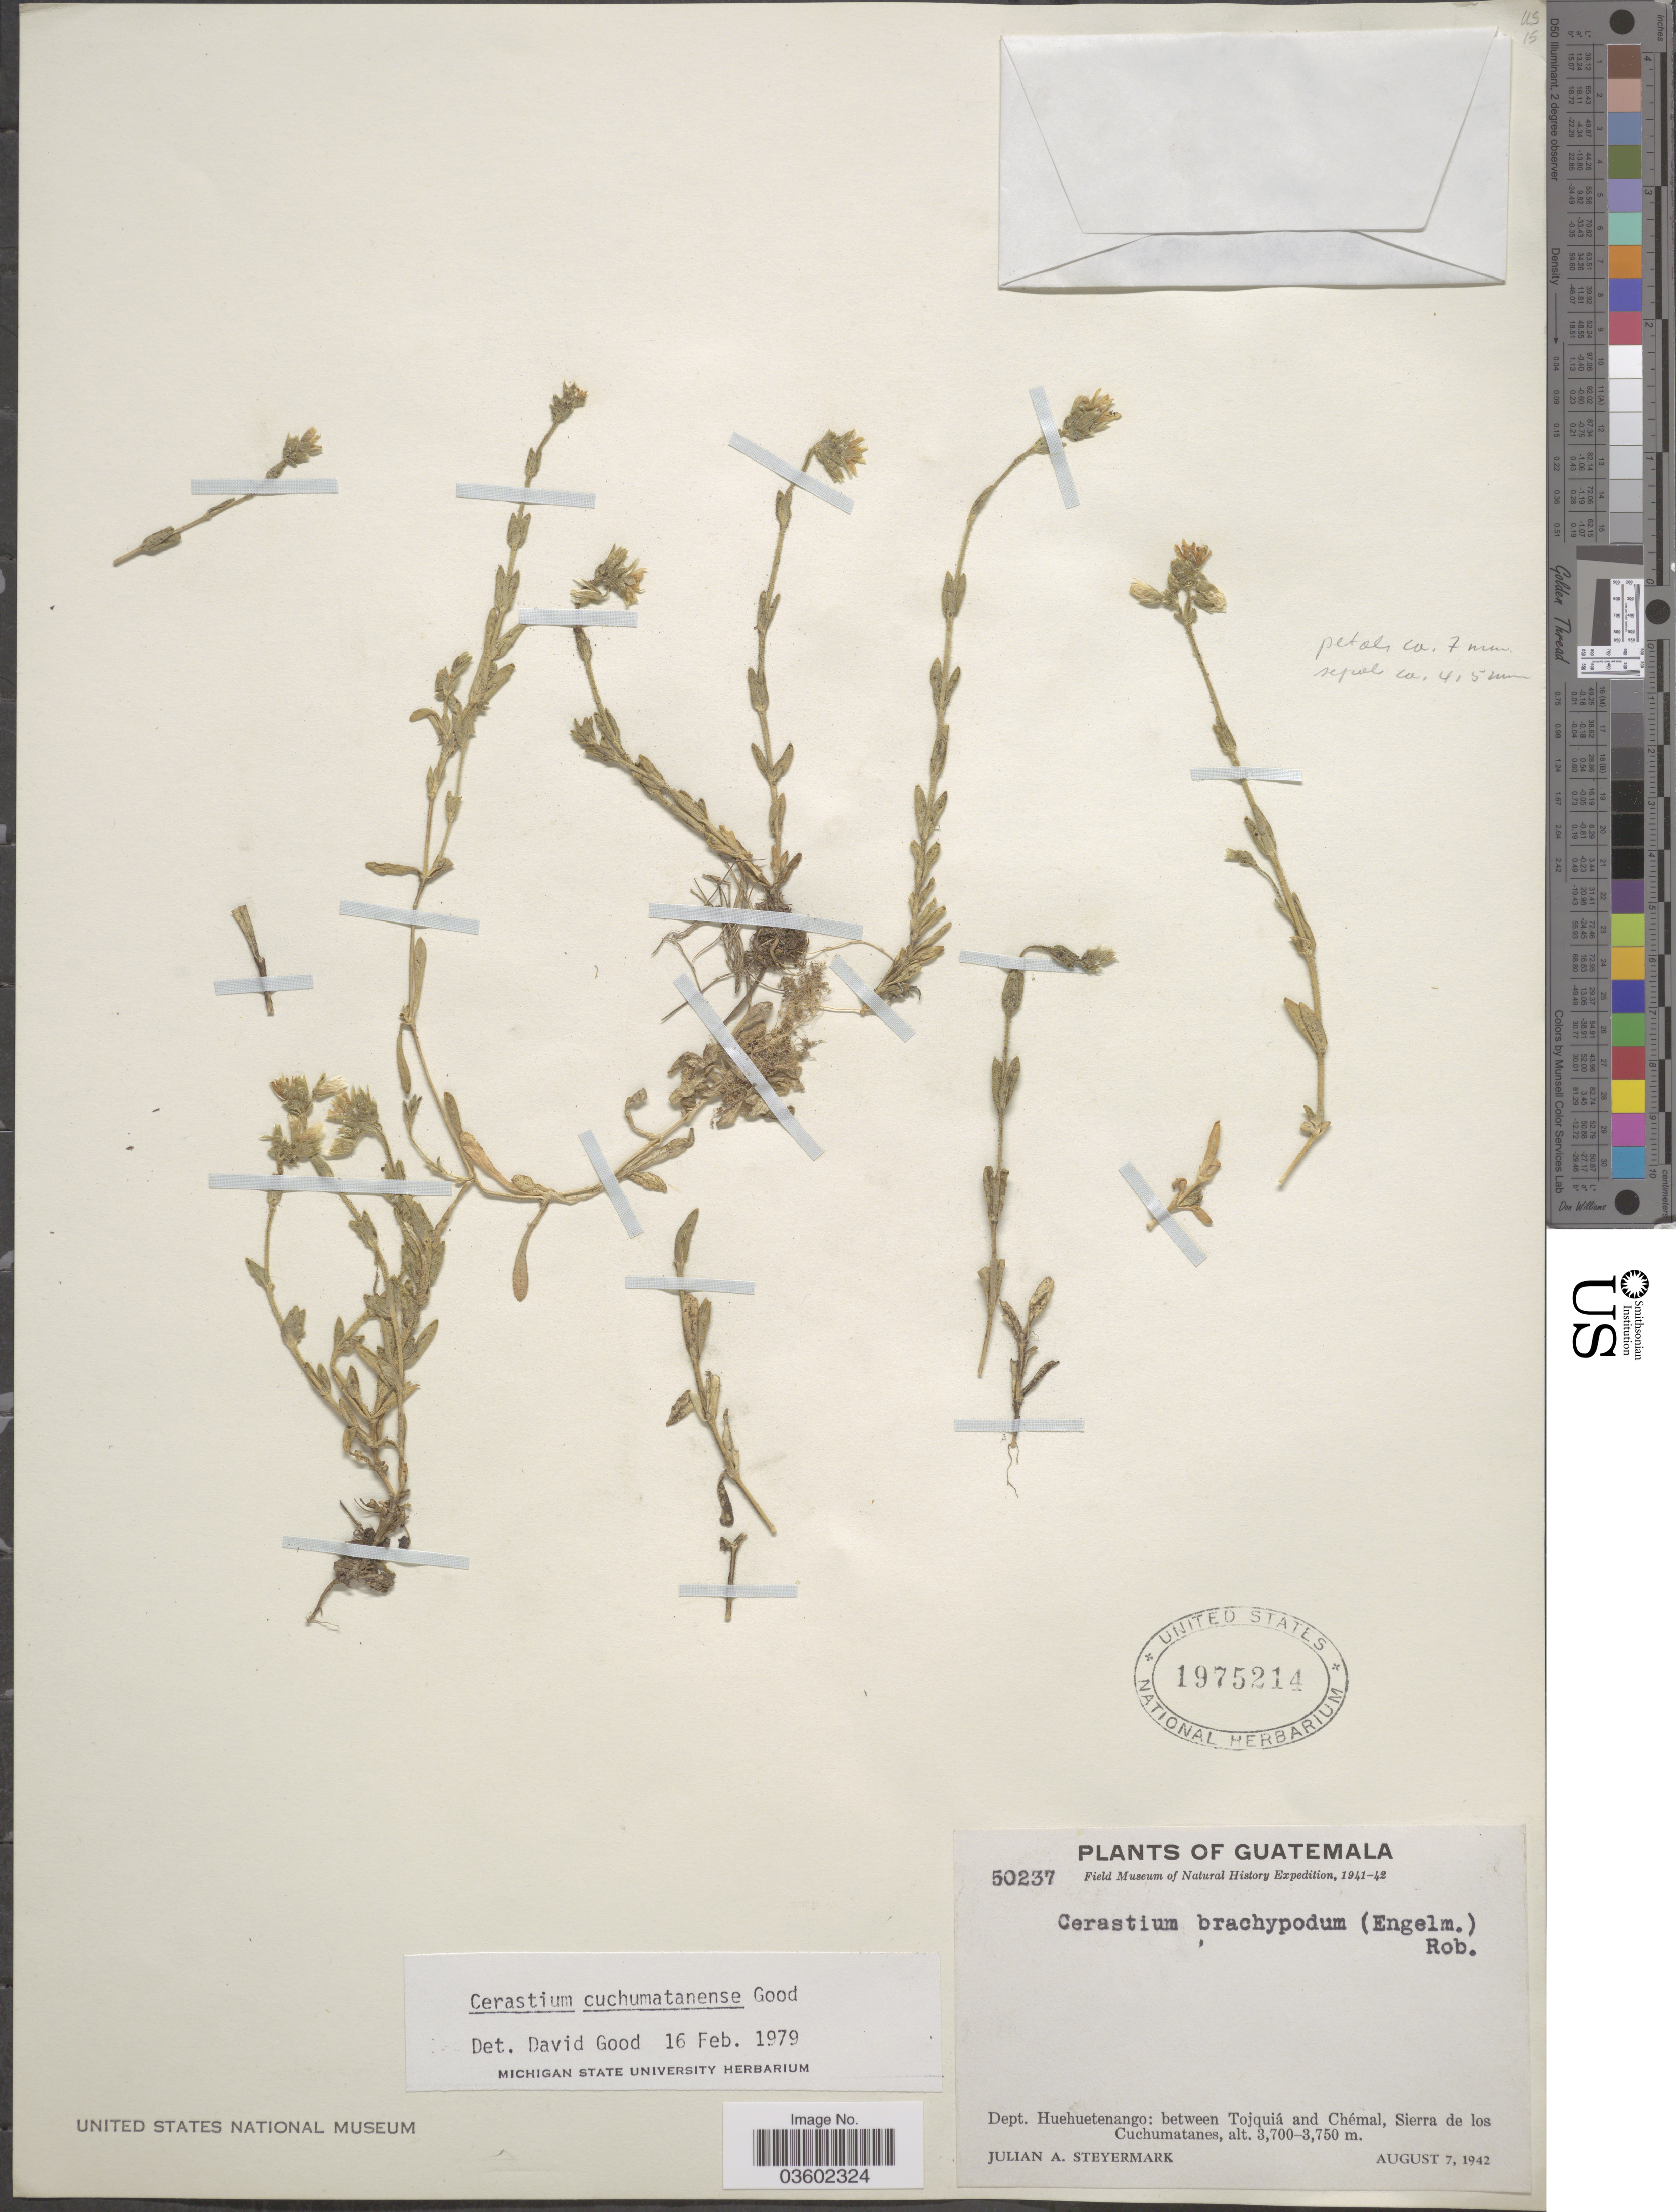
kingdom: Plantae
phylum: Tracheophyta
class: Magnoliopsida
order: Caryophyllales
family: Caryophyllaceae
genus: Cerastium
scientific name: Cerastium cuchumatanense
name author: D.A. Good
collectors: J. Steyermark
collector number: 50237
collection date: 1942-08-07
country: Guatemala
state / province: Huehuetenango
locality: Dept. Huehuetenango: between Tojquiá and Chémal, Sierra de los Cuchumatanes.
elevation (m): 3700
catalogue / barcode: US 1975214